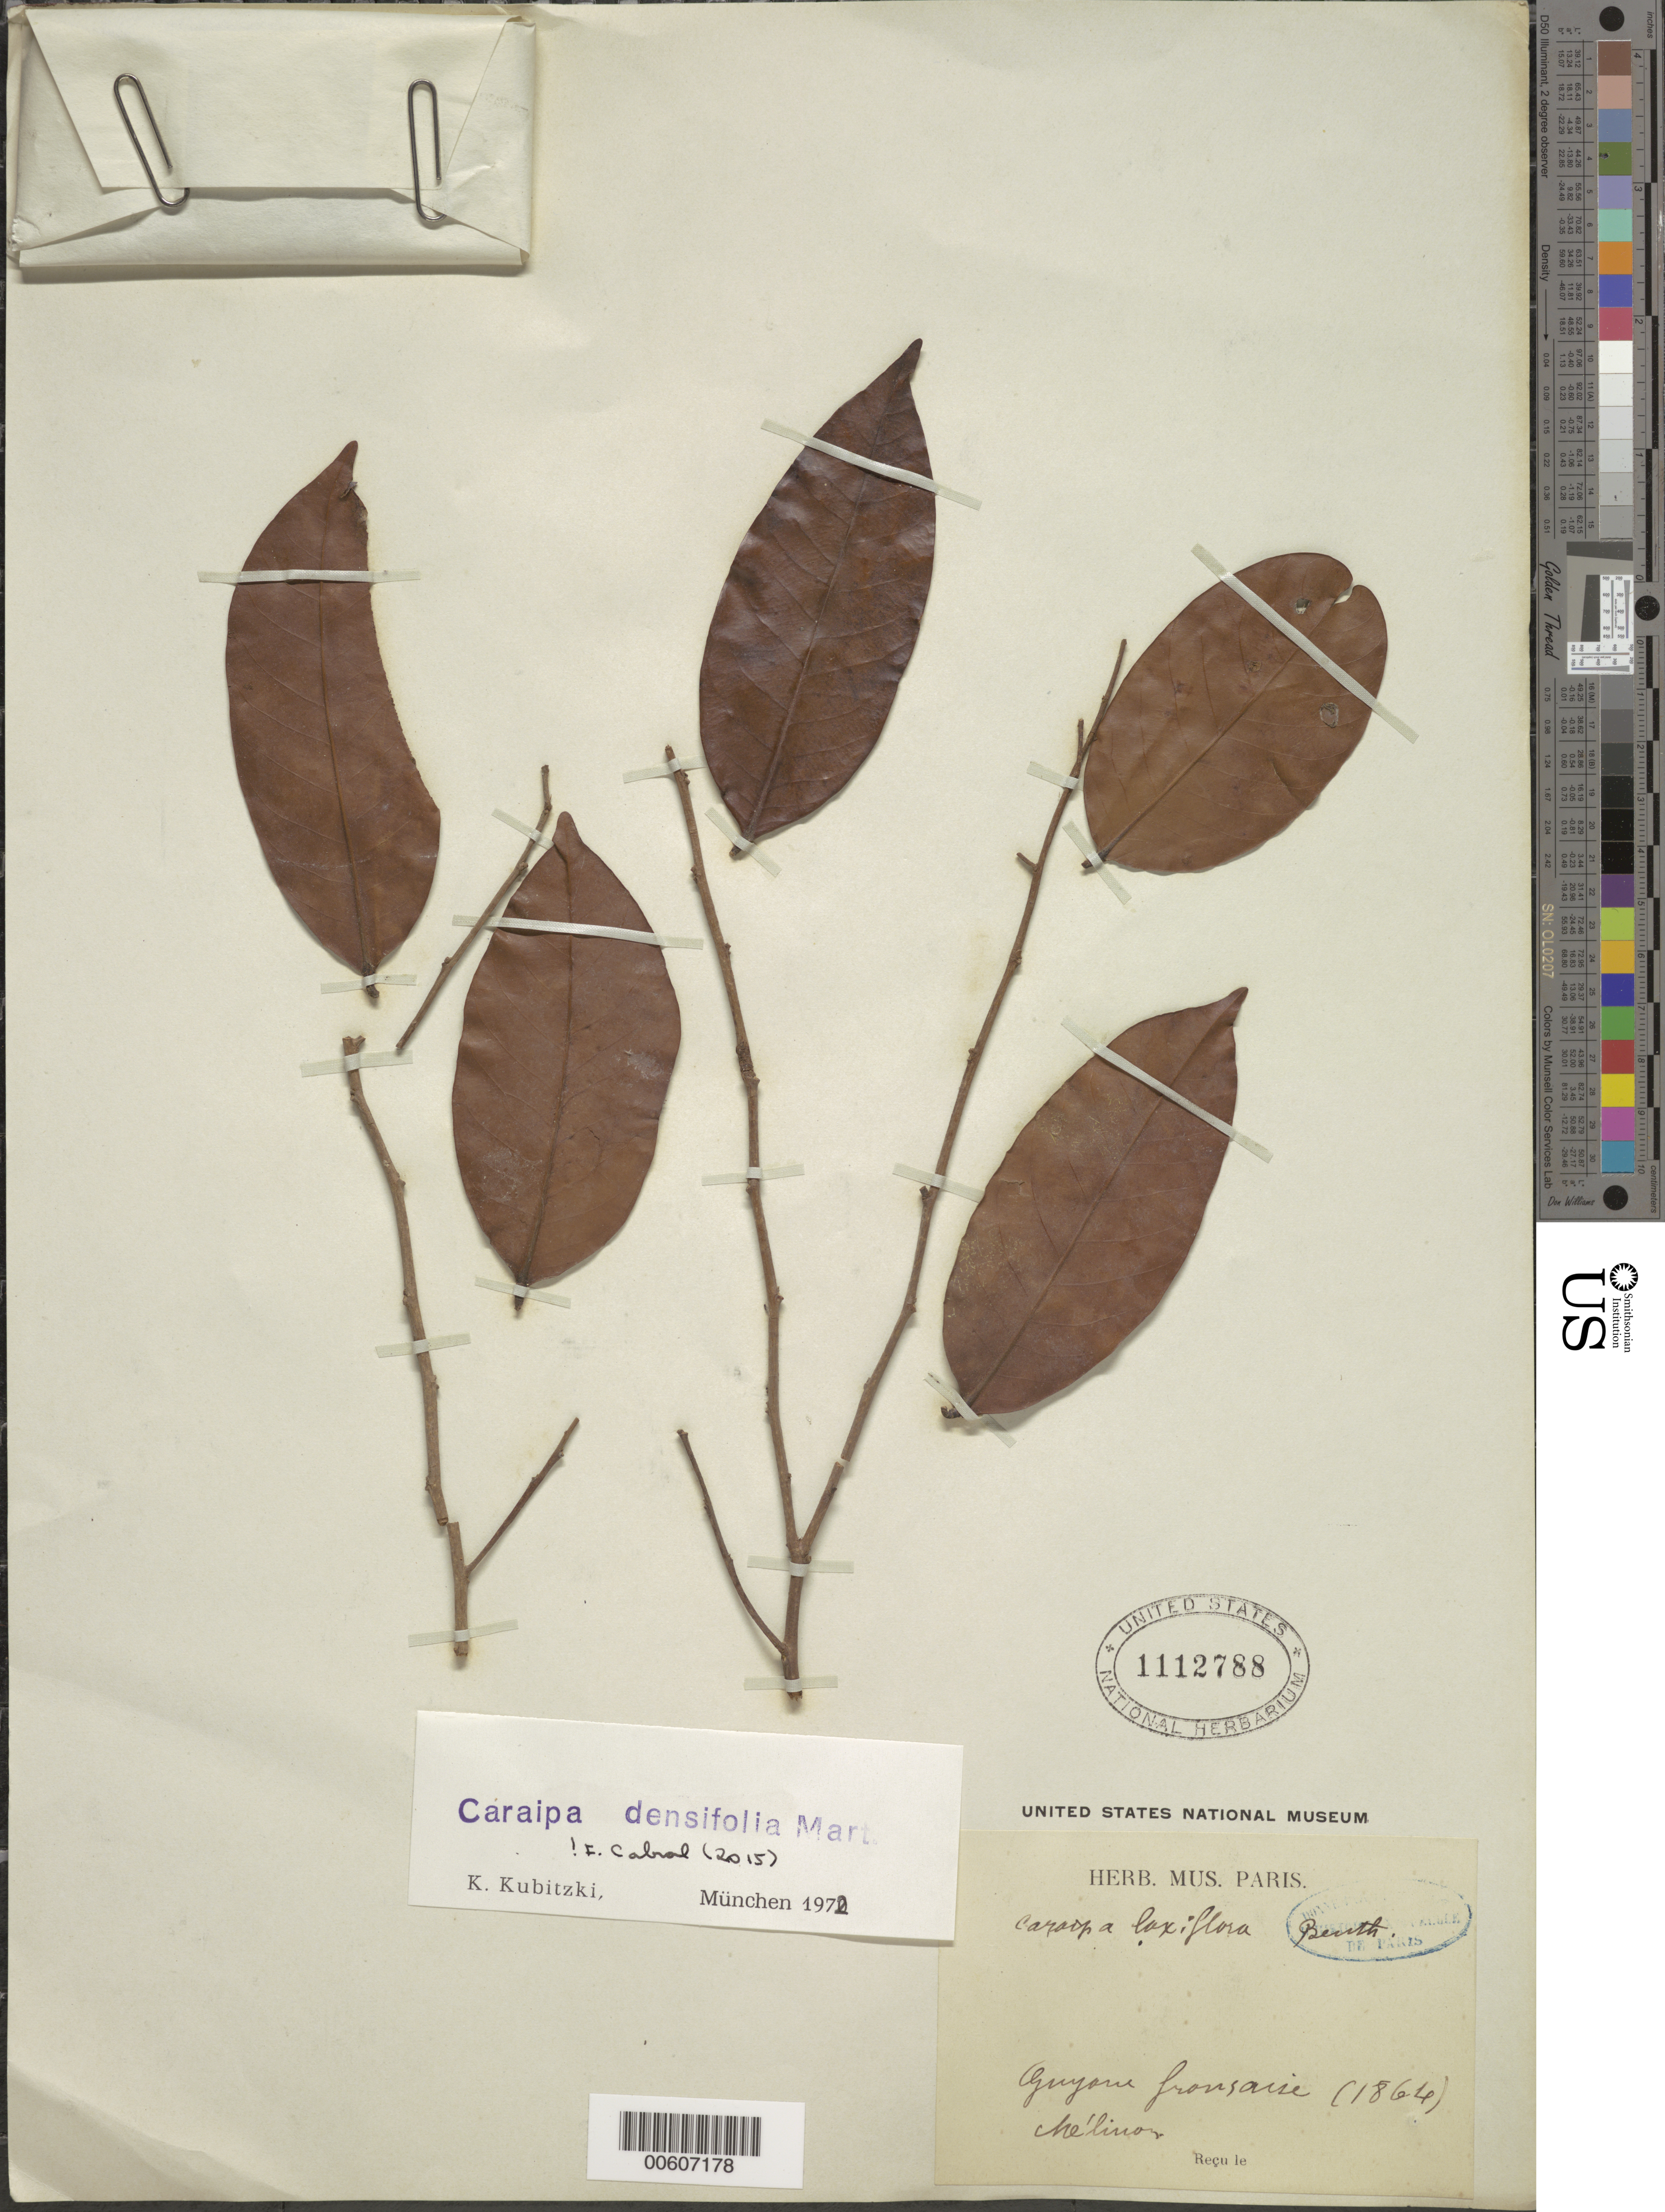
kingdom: Plantae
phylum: Tracheophyta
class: Magnoliopsida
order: Malpighiales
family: Calophyllaceae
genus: Caraipa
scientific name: Caraipa densifolia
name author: Mart.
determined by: Kubitzki, Klaus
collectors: E. Mélinon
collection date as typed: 1864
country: French Guiana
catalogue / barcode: US 1112788